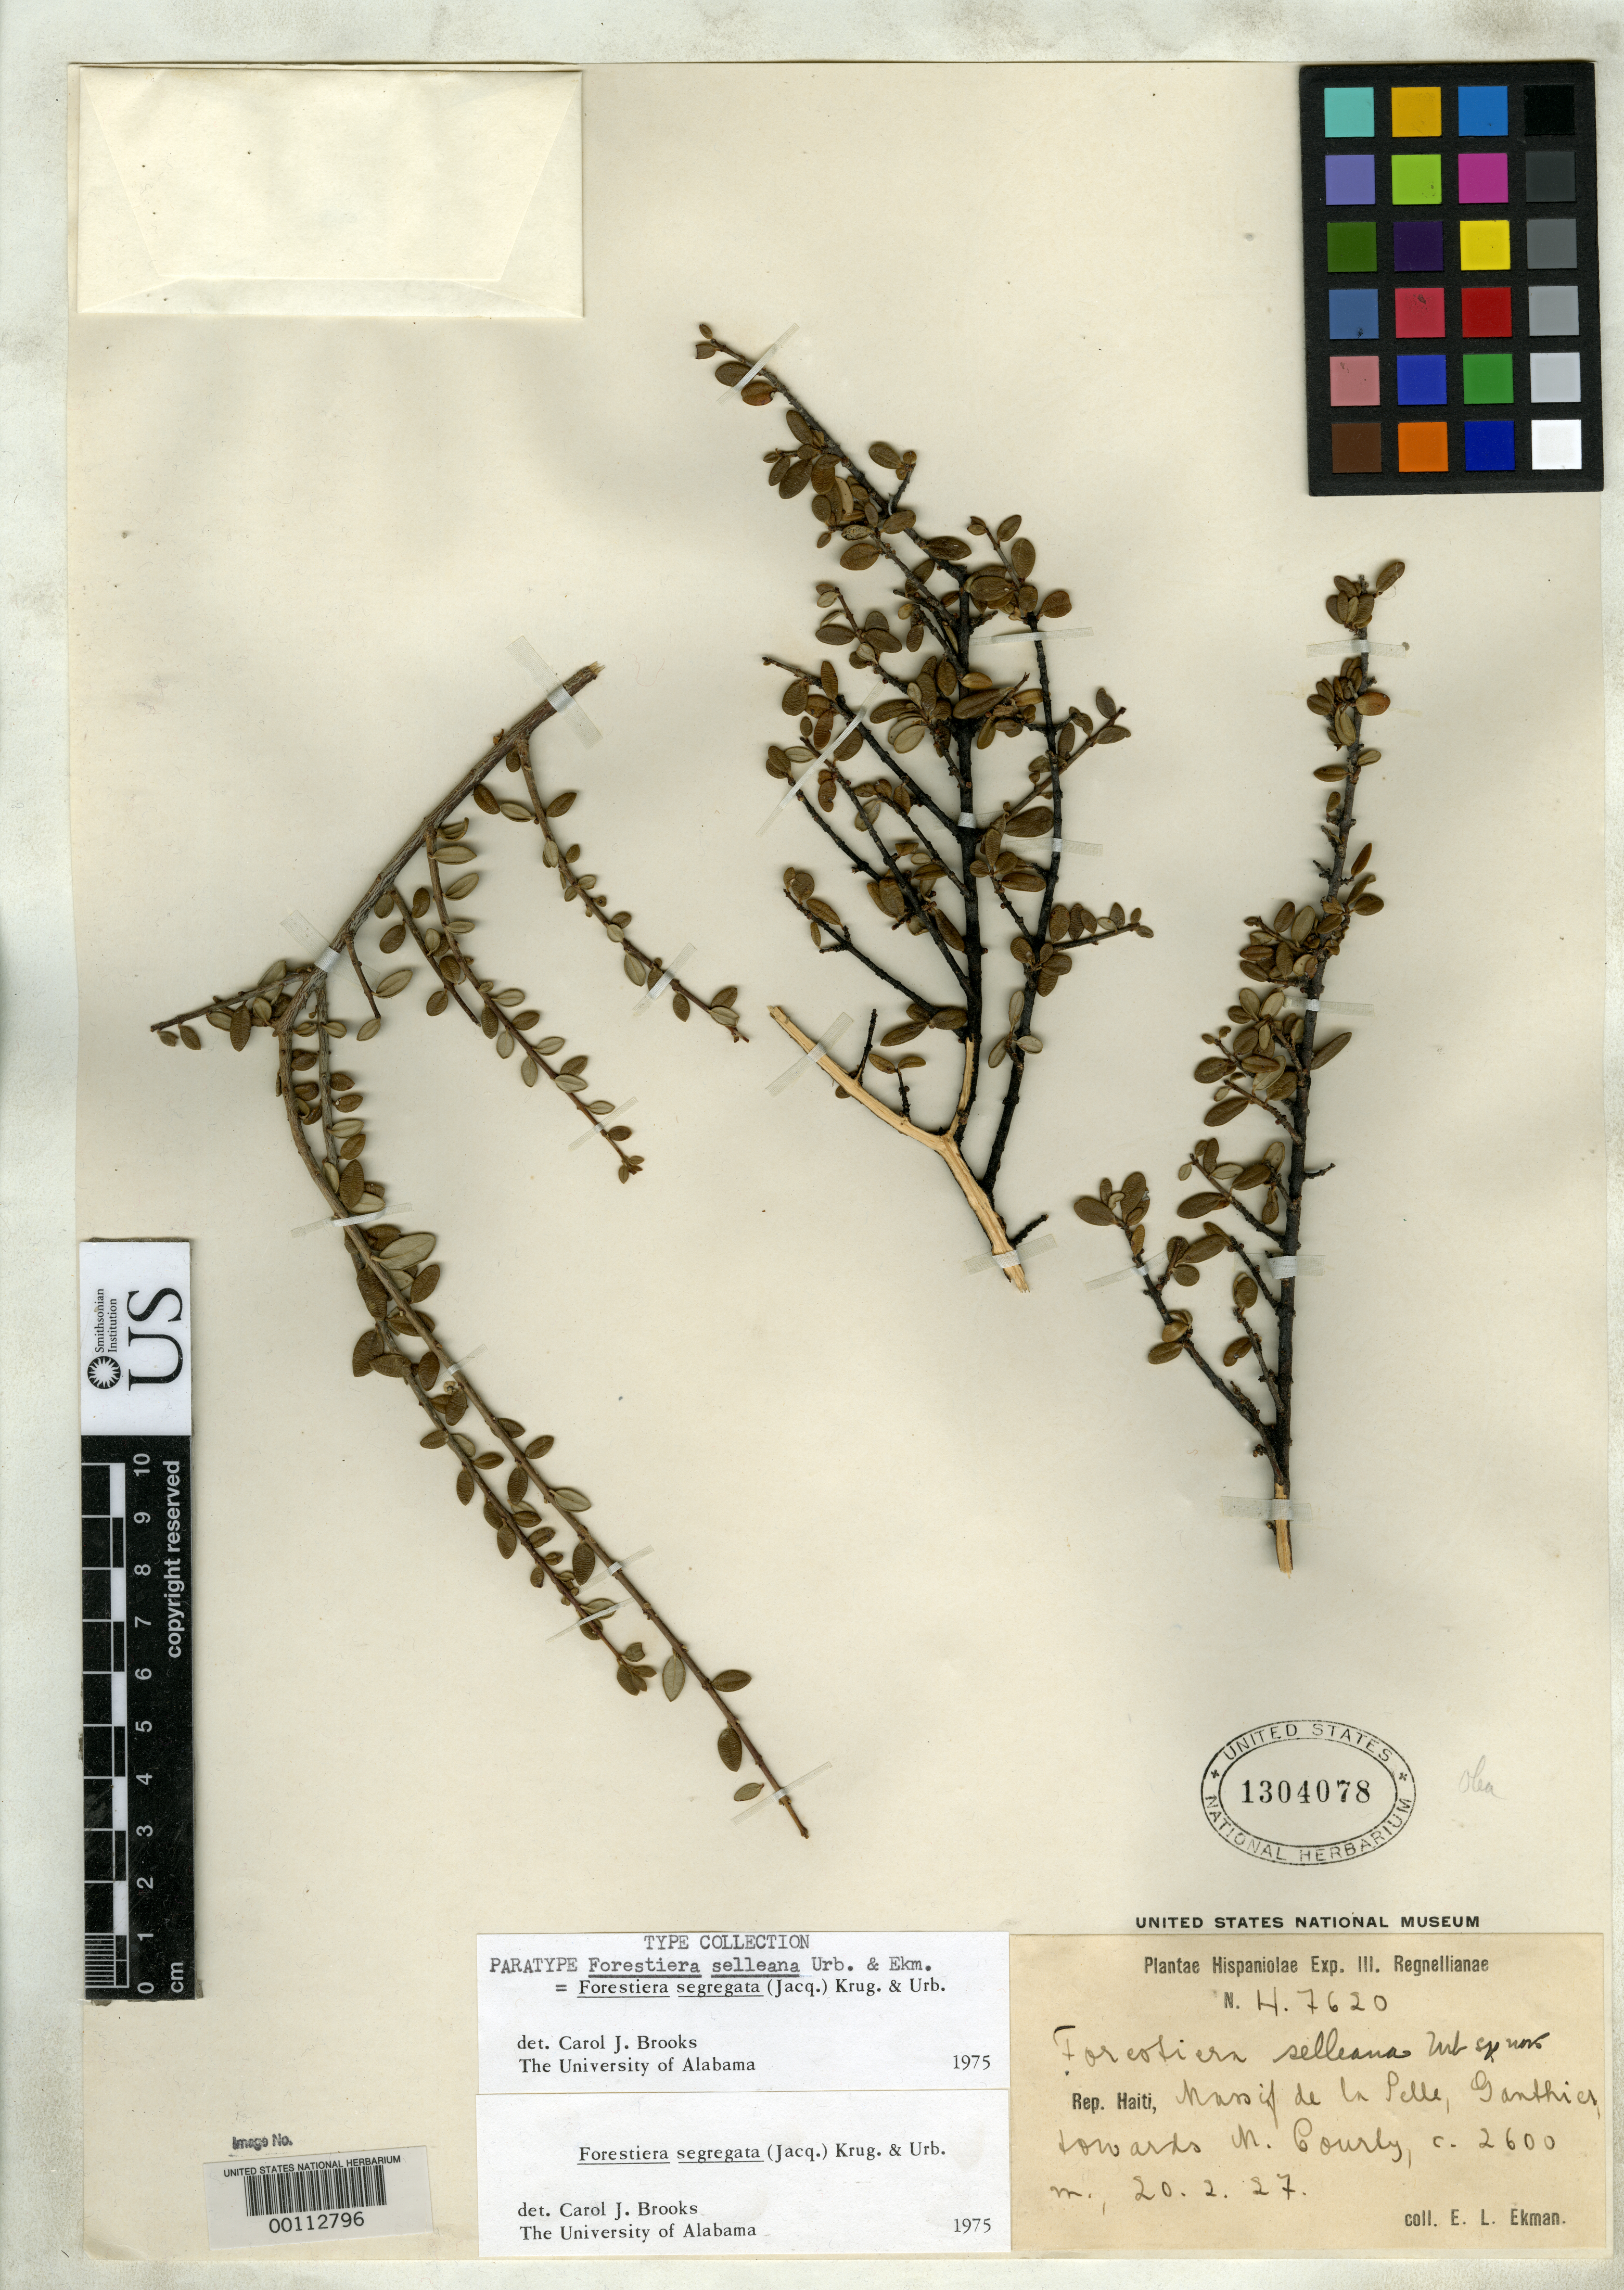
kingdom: Plantae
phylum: Tracheophyta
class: Magnoliopsida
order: Lamiales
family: Oleaceae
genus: Forestiera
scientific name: Forestiera selleana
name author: Urb. & Ekman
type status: Paratype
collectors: E. L. Ekman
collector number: H 7620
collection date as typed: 20 Feb 1927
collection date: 1927-02-20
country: Haiti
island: Hispaniola Island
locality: Massif de La Selle, near Morne Courty.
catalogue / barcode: US 1304078